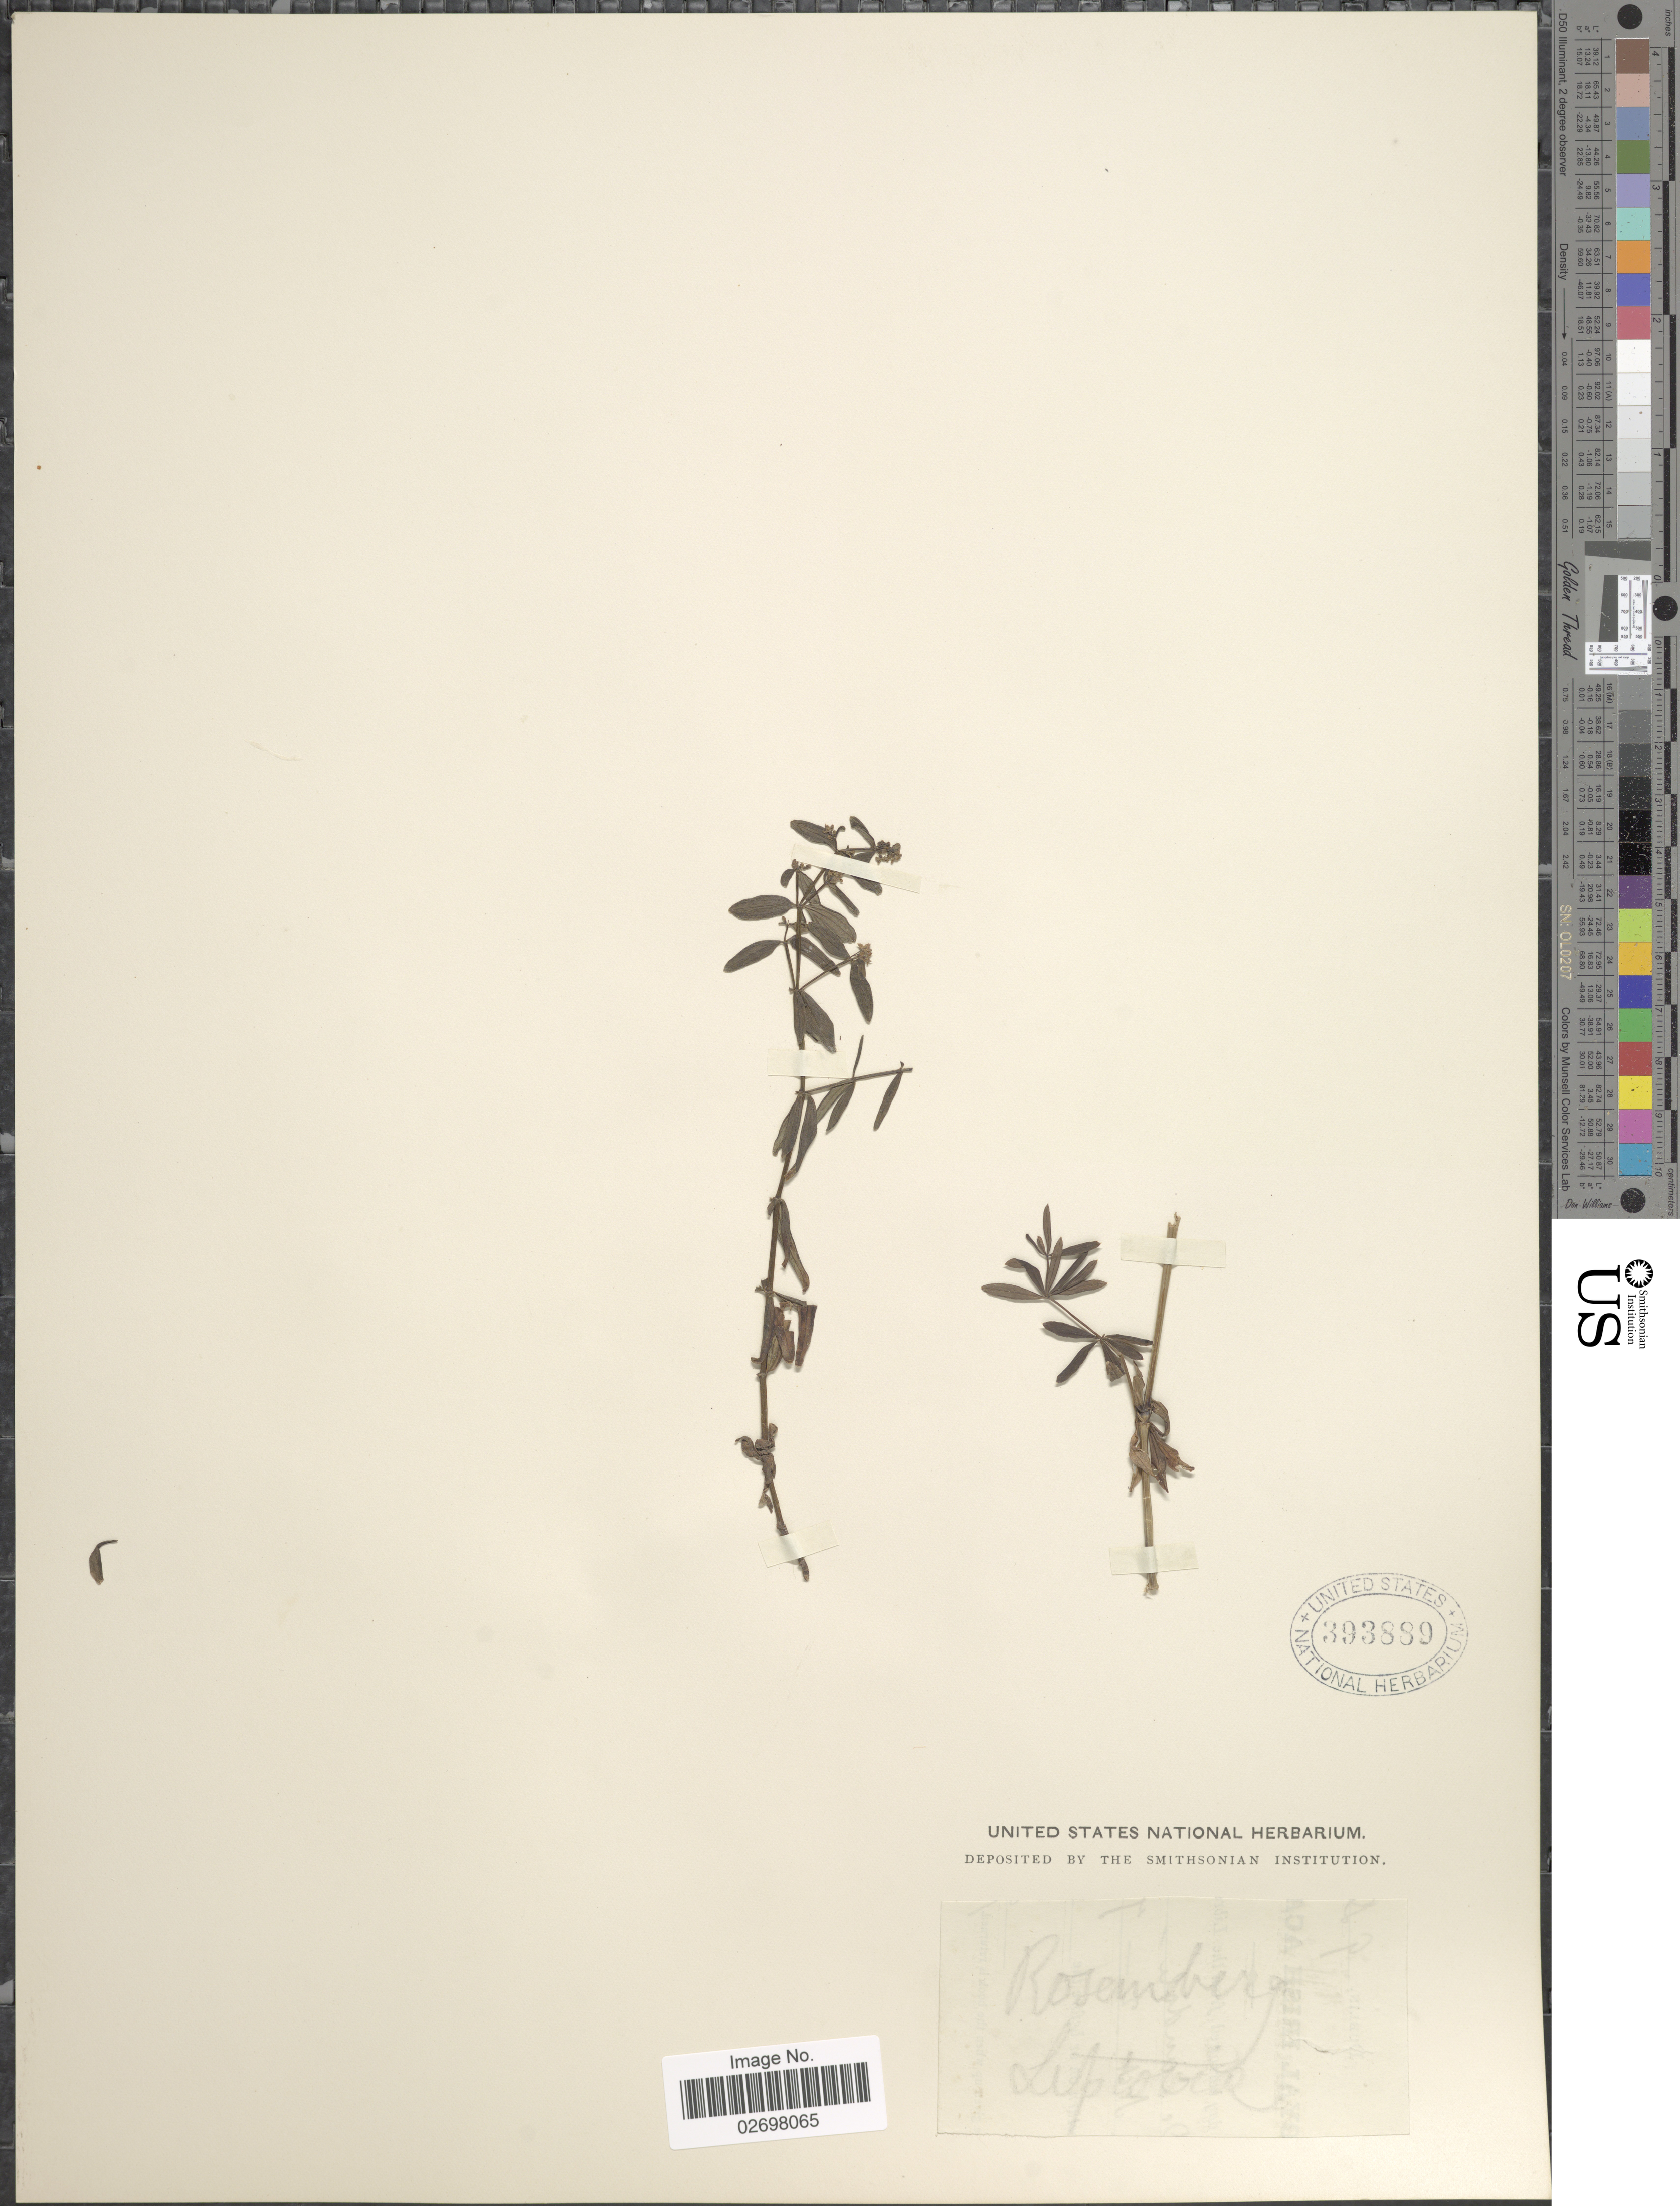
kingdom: Plantae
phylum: Tracheophyta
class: Magnoliopsida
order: Gentianales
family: Rubiaceae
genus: Galium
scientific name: Galium sp.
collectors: Rosenberg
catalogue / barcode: US 393889